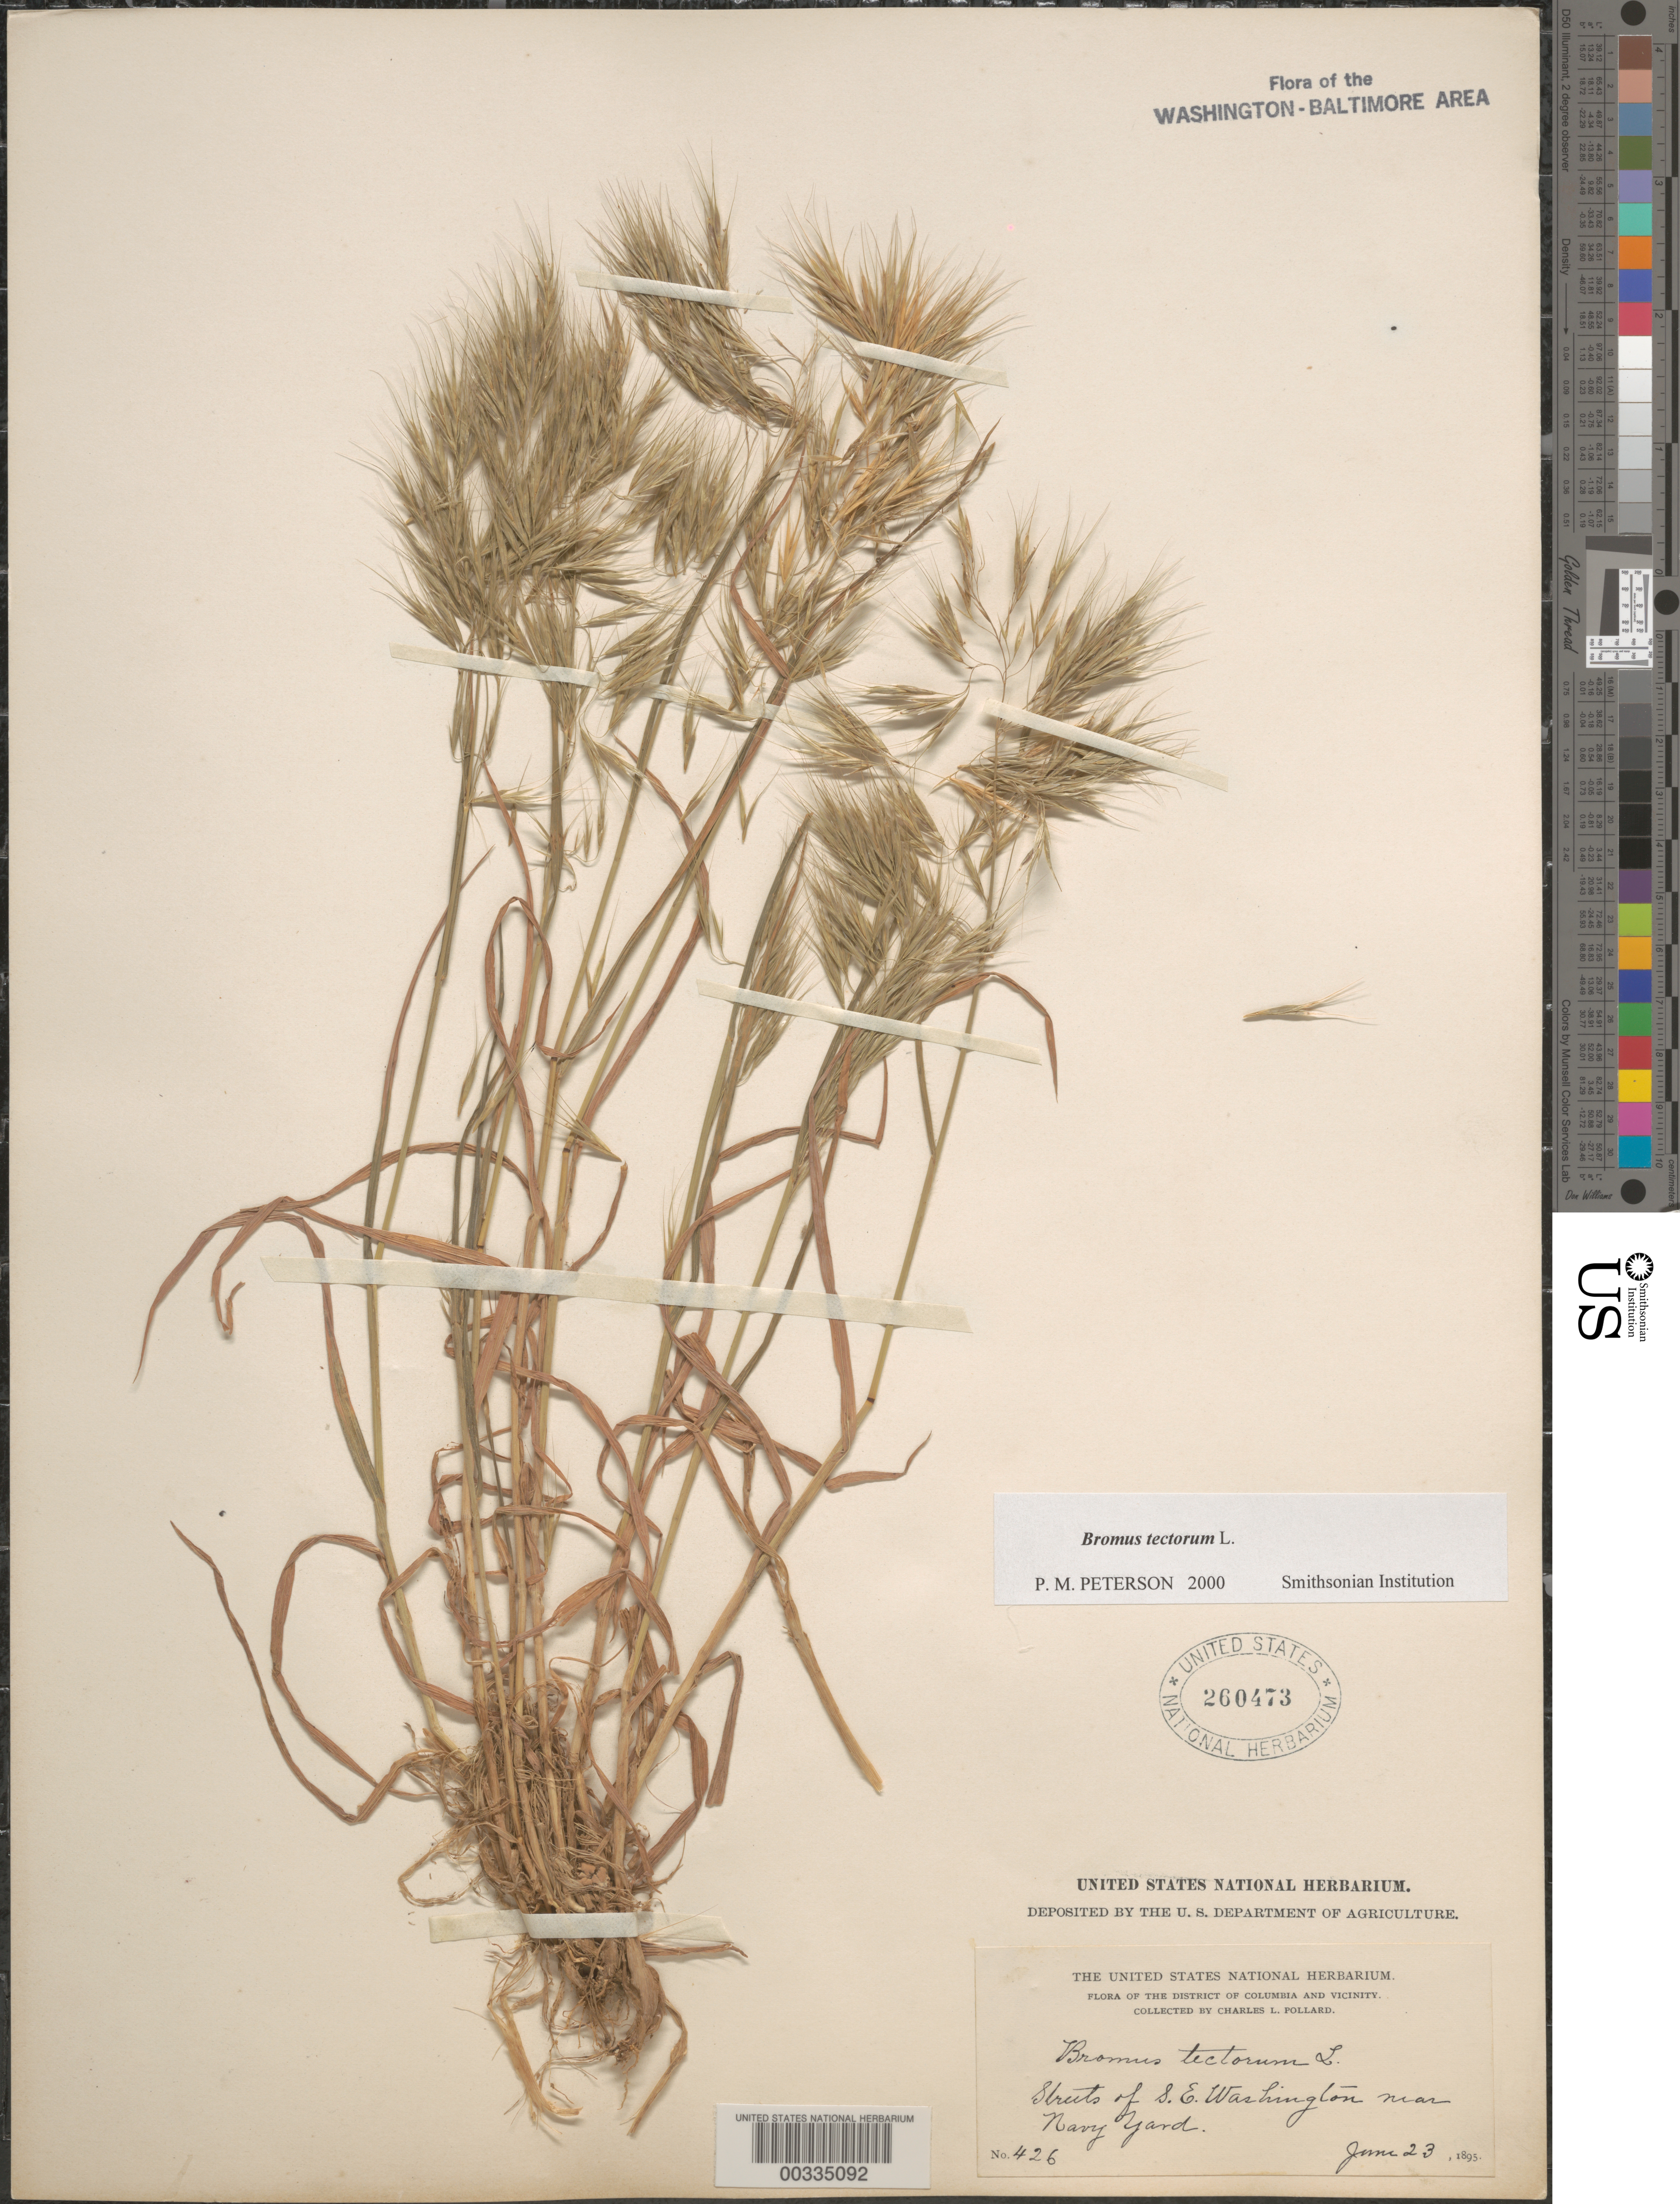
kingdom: Plantae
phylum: Tracheophyta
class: Liliopsida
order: Poales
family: Poaceae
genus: Bromus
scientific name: Bromus tectorum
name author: L.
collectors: C. L. Pollard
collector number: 426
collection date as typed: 23 Jun 1895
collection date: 1895-06-23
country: United States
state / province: District of Columbia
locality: Near Navy Yard, SE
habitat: Streets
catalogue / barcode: US 260473